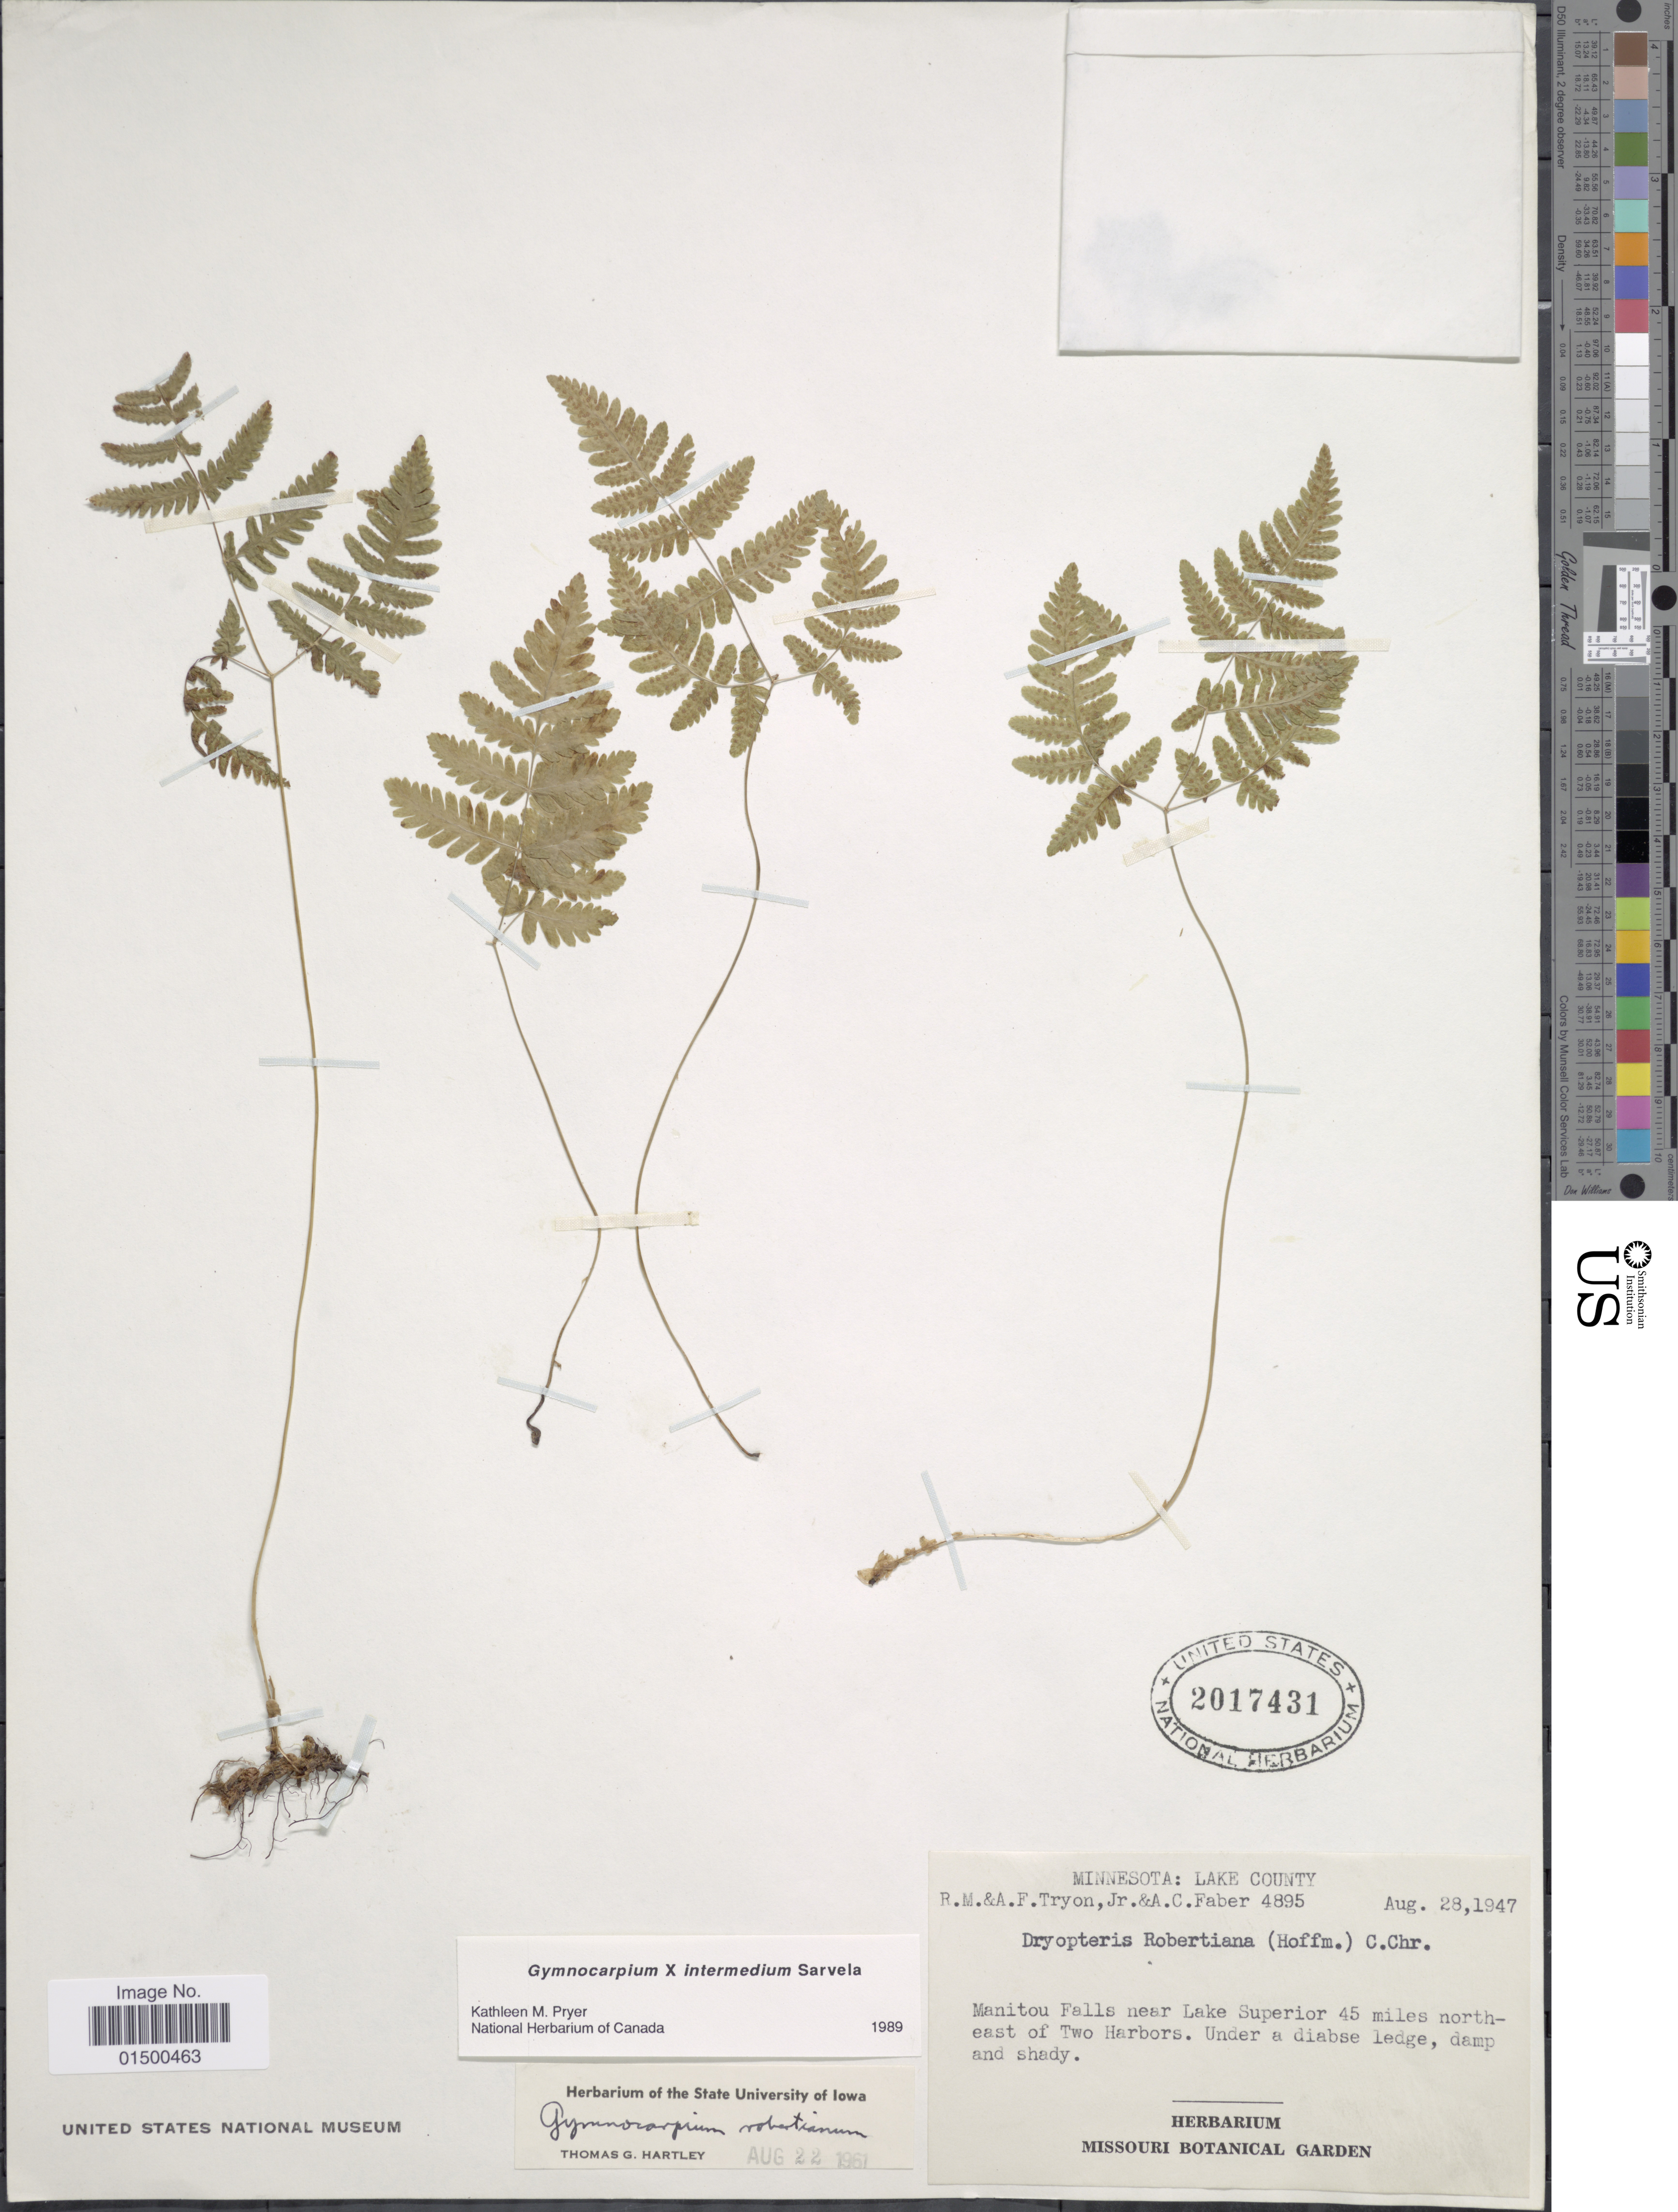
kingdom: Plantae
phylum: Tracheophyta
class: Polypodiopsida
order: Polypodiales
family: Cystopteridaceae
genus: Gymnocarpium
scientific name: Gymnocarpium x intermedium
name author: Sarvela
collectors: R. M. Tryon, A. F. Tryon & A. Faber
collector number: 4895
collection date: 1947-08-28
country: United States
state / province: Minnesota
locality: Lake County, Manitou Falls near Lake Superior 45 miles north-east of Two Harbors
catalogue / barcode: US 2017431